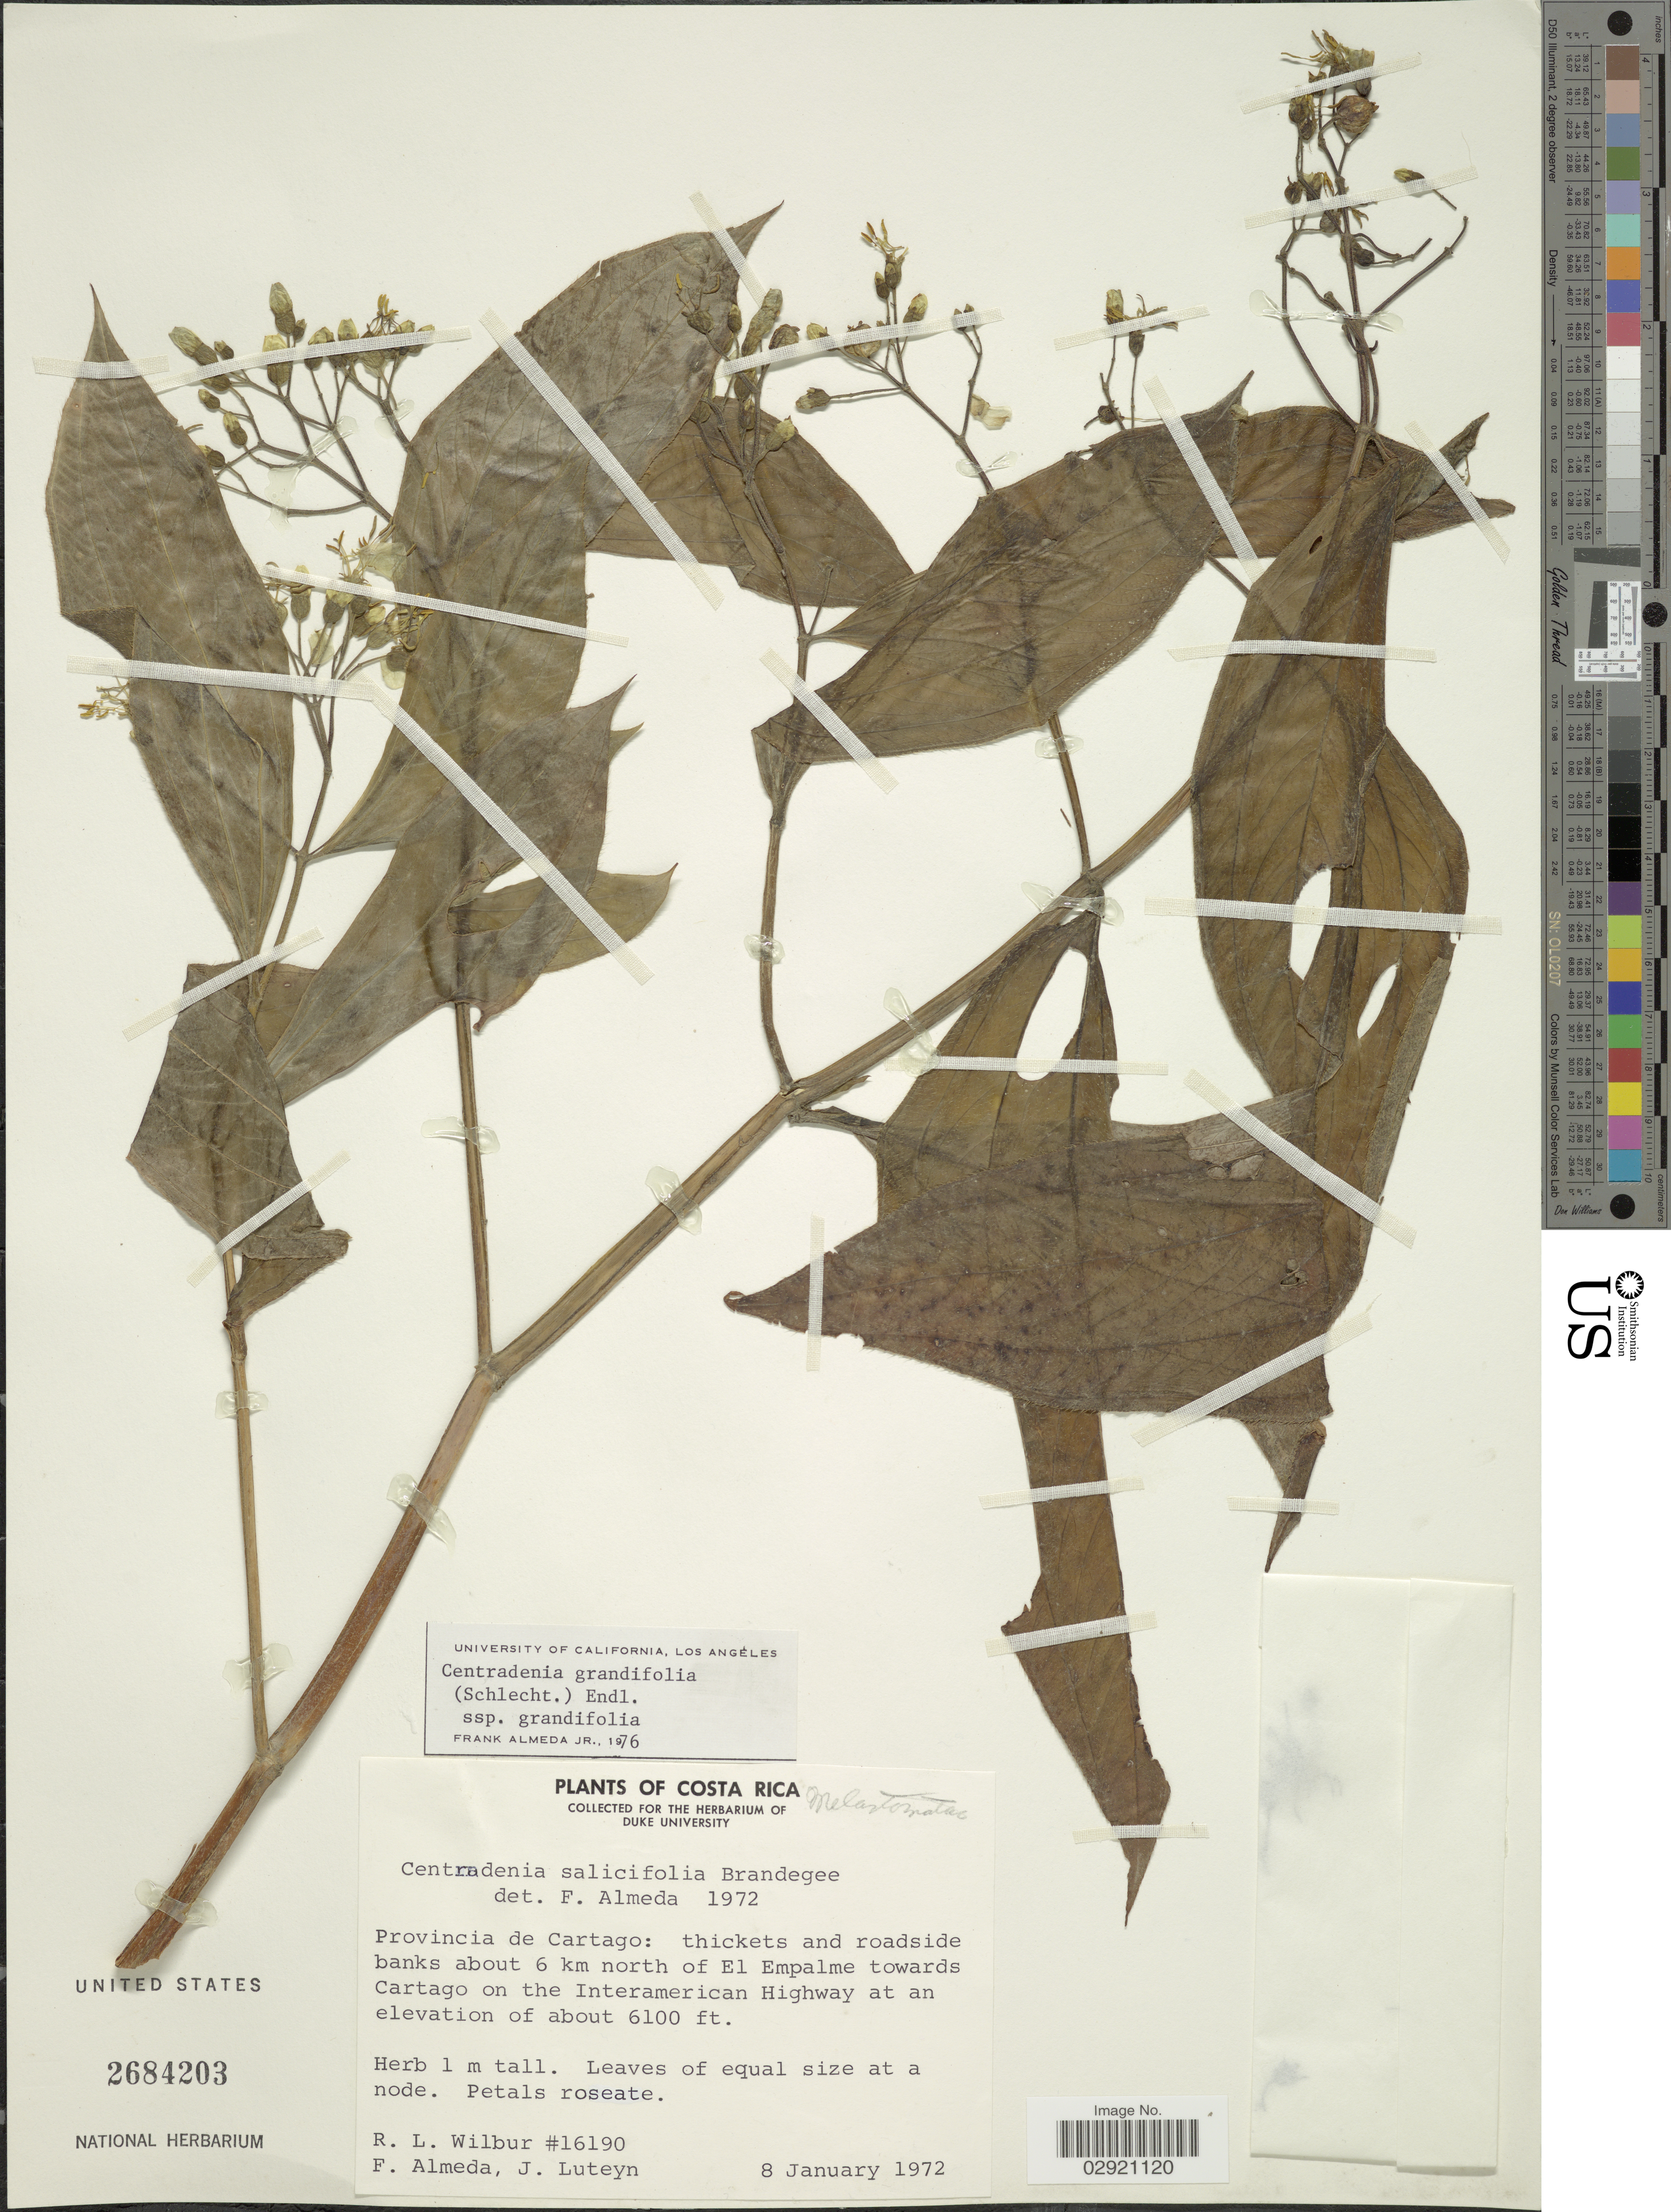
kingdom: Plantae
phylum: Tracheophyta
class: Magnoliopsida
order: Myrtales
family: Melastomataceae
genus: Centradenia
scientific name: Centradenia grandifolia subsp. grandifolia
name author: (Schltdl.) Endl.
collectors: R. L. Wilbur, F. Almeda & J. L. Luteyn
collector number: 16190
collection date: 1972-01-08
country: Costa Rica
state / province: Cartago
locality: About 6 km north of El Empalme towards Cartago on the Interamerican Highway.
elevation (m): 1859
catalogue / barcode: US 2684203